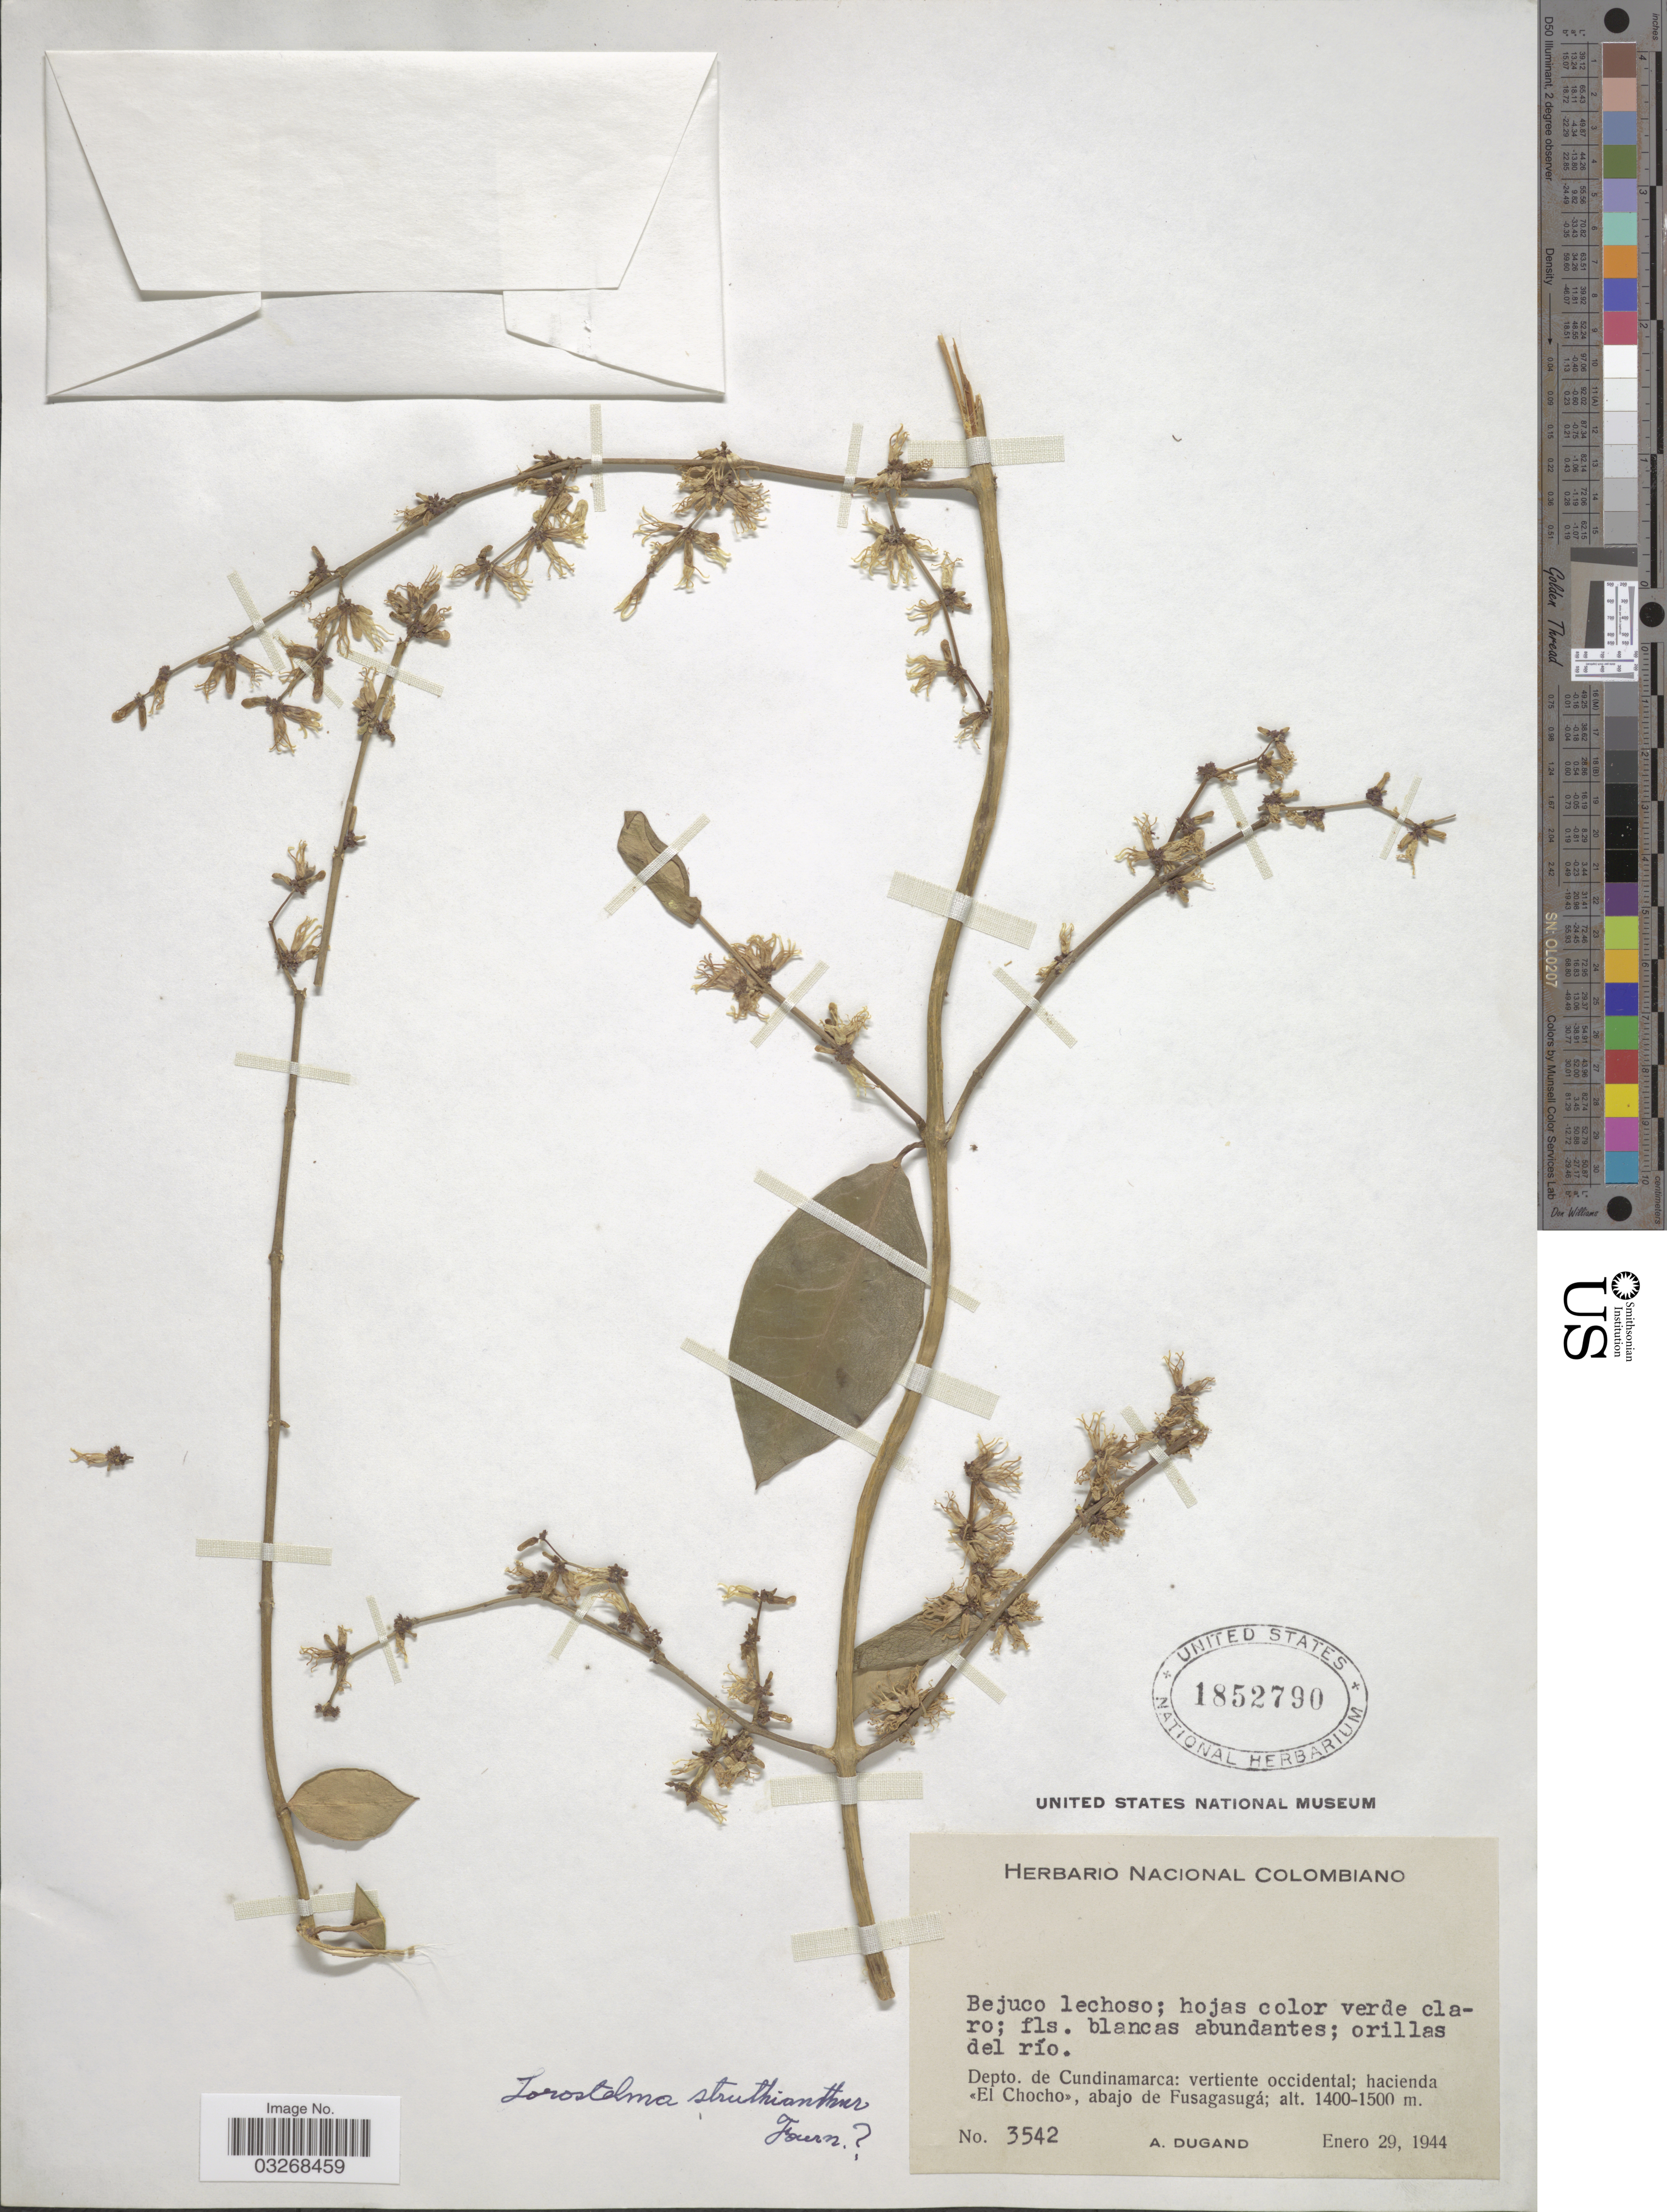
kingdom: Plantae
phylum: Tracheophyta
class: Magnoliopsida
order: Gentianales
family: Apocynaceae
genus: Lorostelma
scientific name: Lorostelma struthianthus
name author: E. Fourn.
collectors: A. Dugand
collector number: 3542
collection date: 1944-01-29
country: Colombia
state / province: Cundinamarca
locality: Depto. de Cundinamarca: vertiente occidental; hacienda El Chocho, abajo de Fusagasugá.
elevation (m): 1400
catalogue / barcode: US 1852790